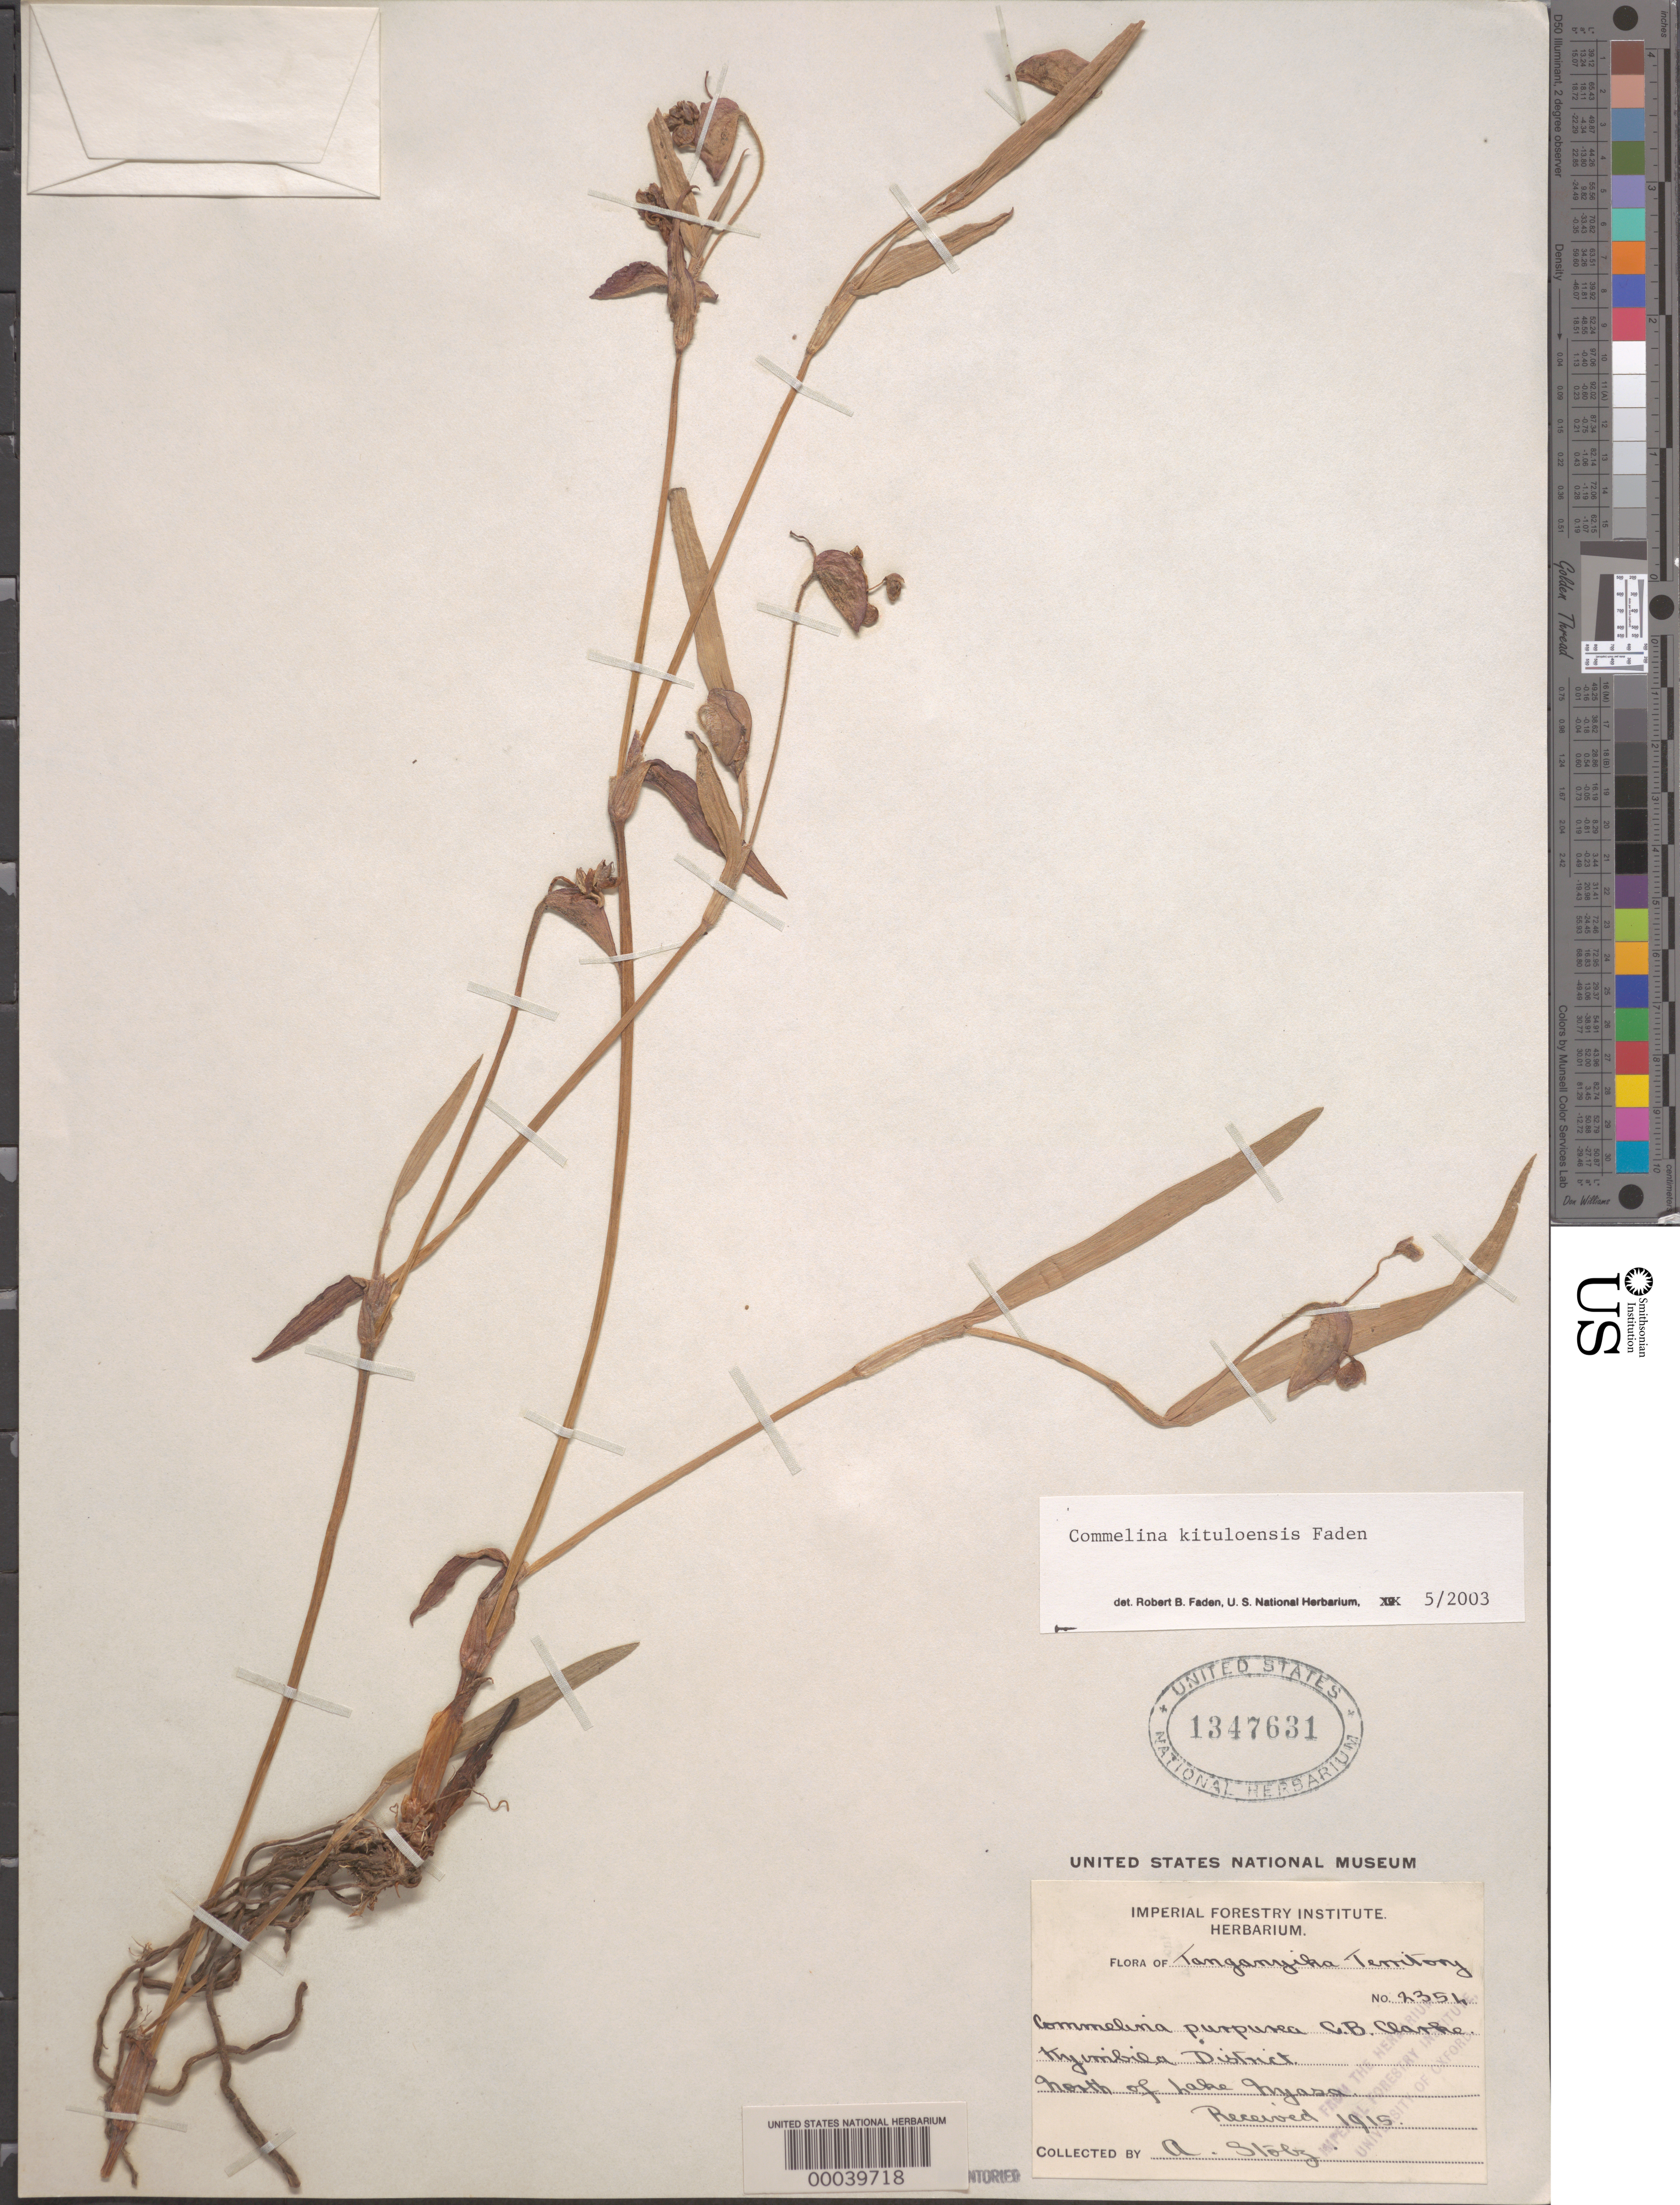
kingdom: Plantae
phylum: Tracheophyta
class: Liliopsida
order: Commelinales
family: Commelinaceae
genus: Commelina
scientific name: Commelina kituloensis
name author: Faden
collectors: A. Slobz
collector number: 2354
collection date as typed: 1915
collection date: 1915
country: Tanzania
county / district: Kyimbila Dist.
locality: N of lake myasa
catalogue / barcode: US 1347631